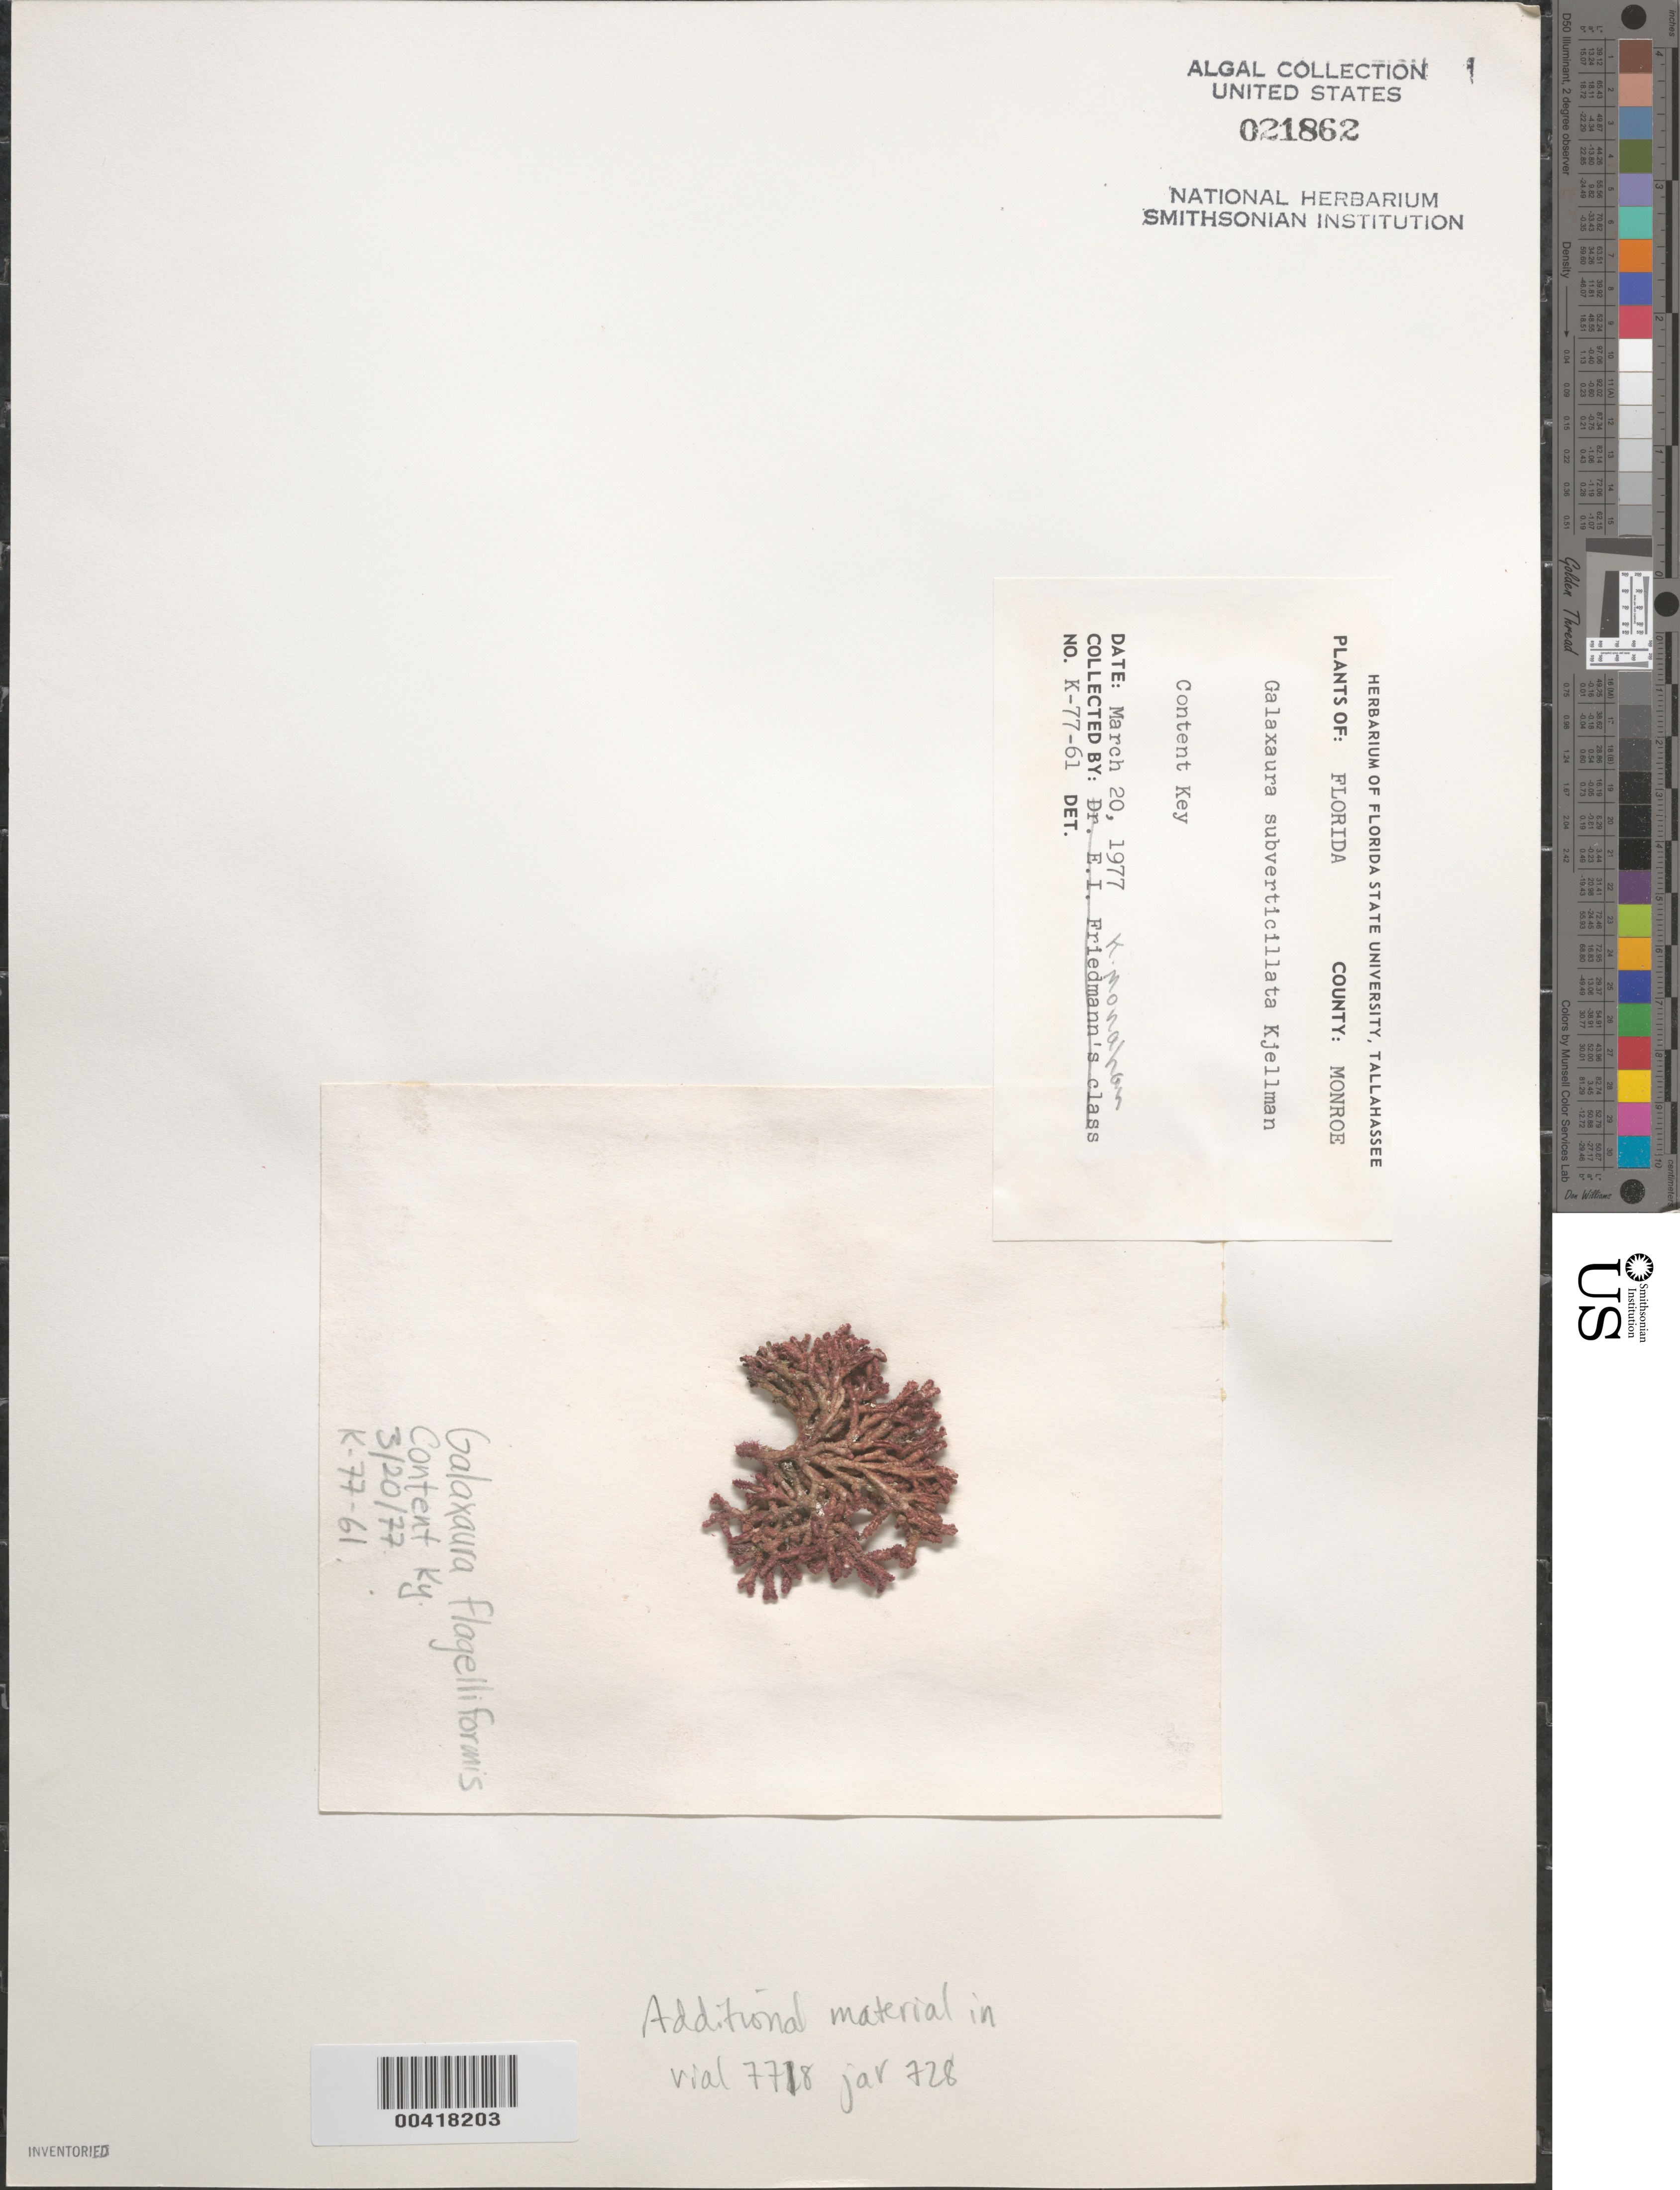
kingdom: Plantae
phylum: Rhodophyta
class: Florideophyceae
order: Nemaliales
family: Galaxauraceae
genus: Galaxaura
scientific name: Galaxaura rugosa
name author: (Ellis & Sol.) J.V.Lamouroux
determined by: Algae name updating Project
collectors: K. Monahan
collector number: K-77-61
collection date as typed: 20 Mar 1977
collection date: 1977-03-20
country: United States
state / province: Florida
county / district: Monroe County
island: Content Keys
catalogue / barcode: US 21862